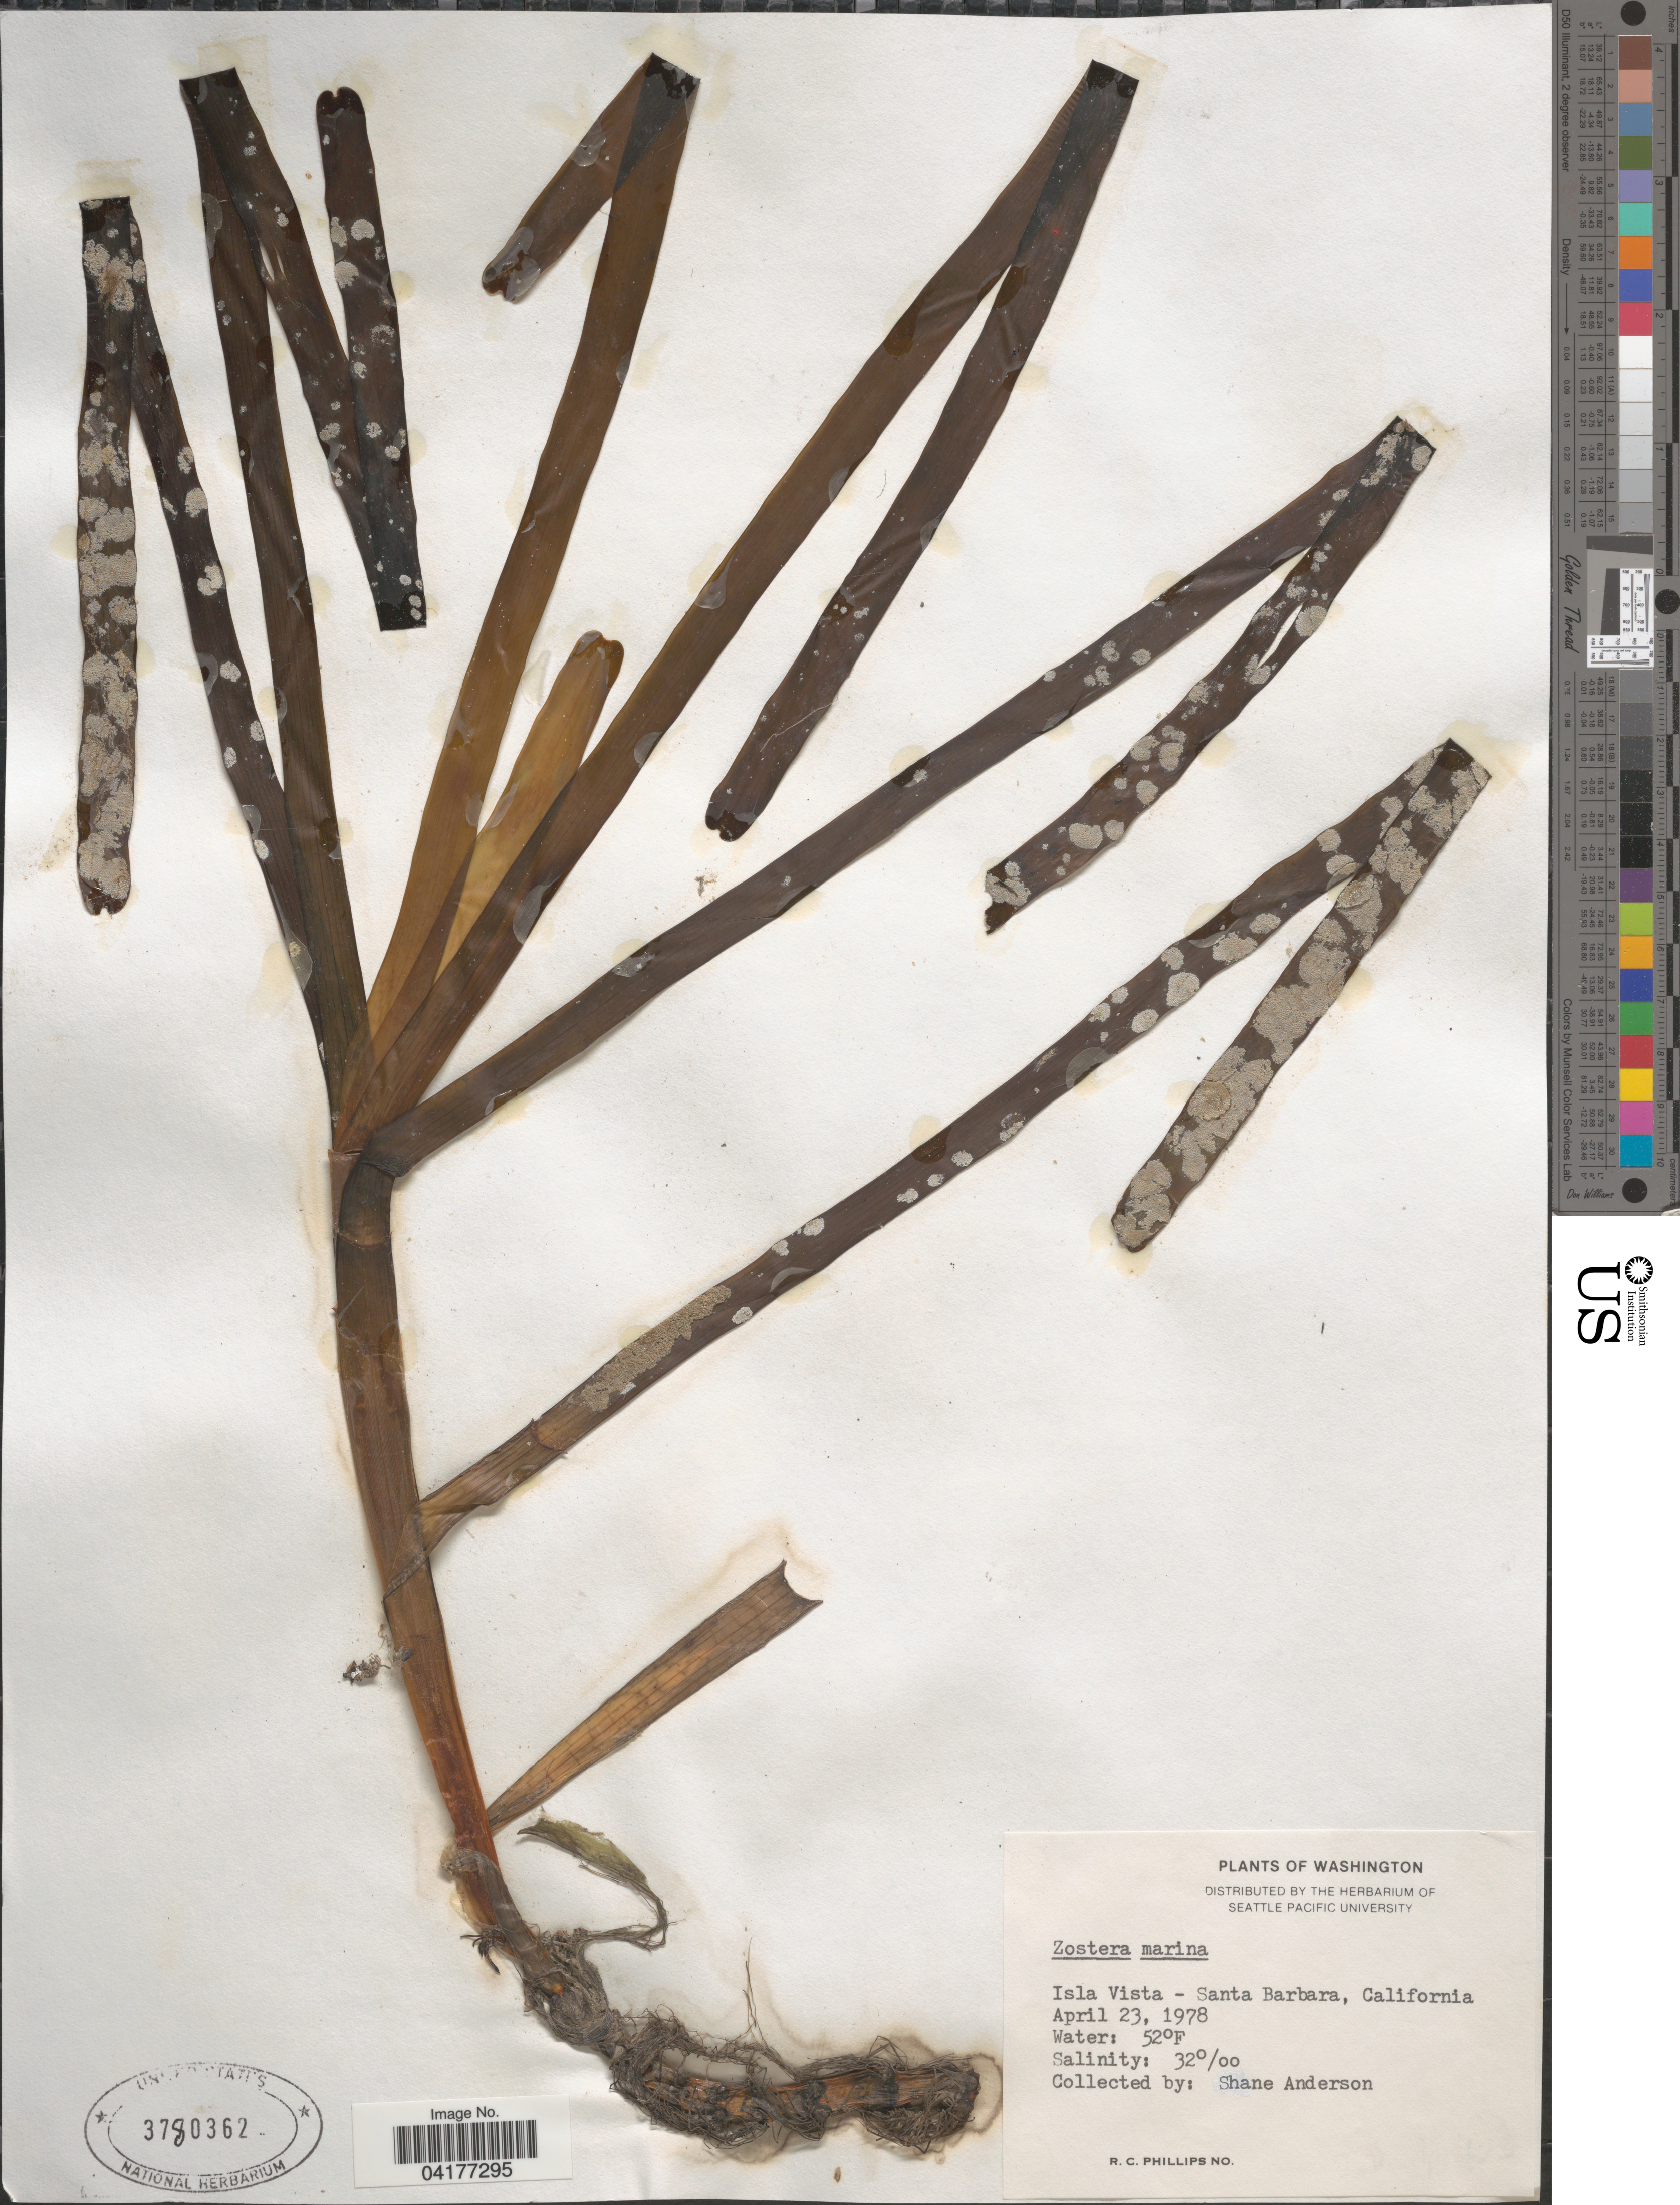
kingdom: Plantae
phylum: Tracheophyta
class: Liliopsida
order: Alismatales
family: Zosteraceae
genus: Zostera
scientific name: Zostera marina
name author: L.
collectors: S. Anderson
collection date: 1978-04-23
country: United States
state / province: California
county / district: Santa Barbara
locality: Isla Vista - Santa Barbara.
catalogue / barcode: US 3780362